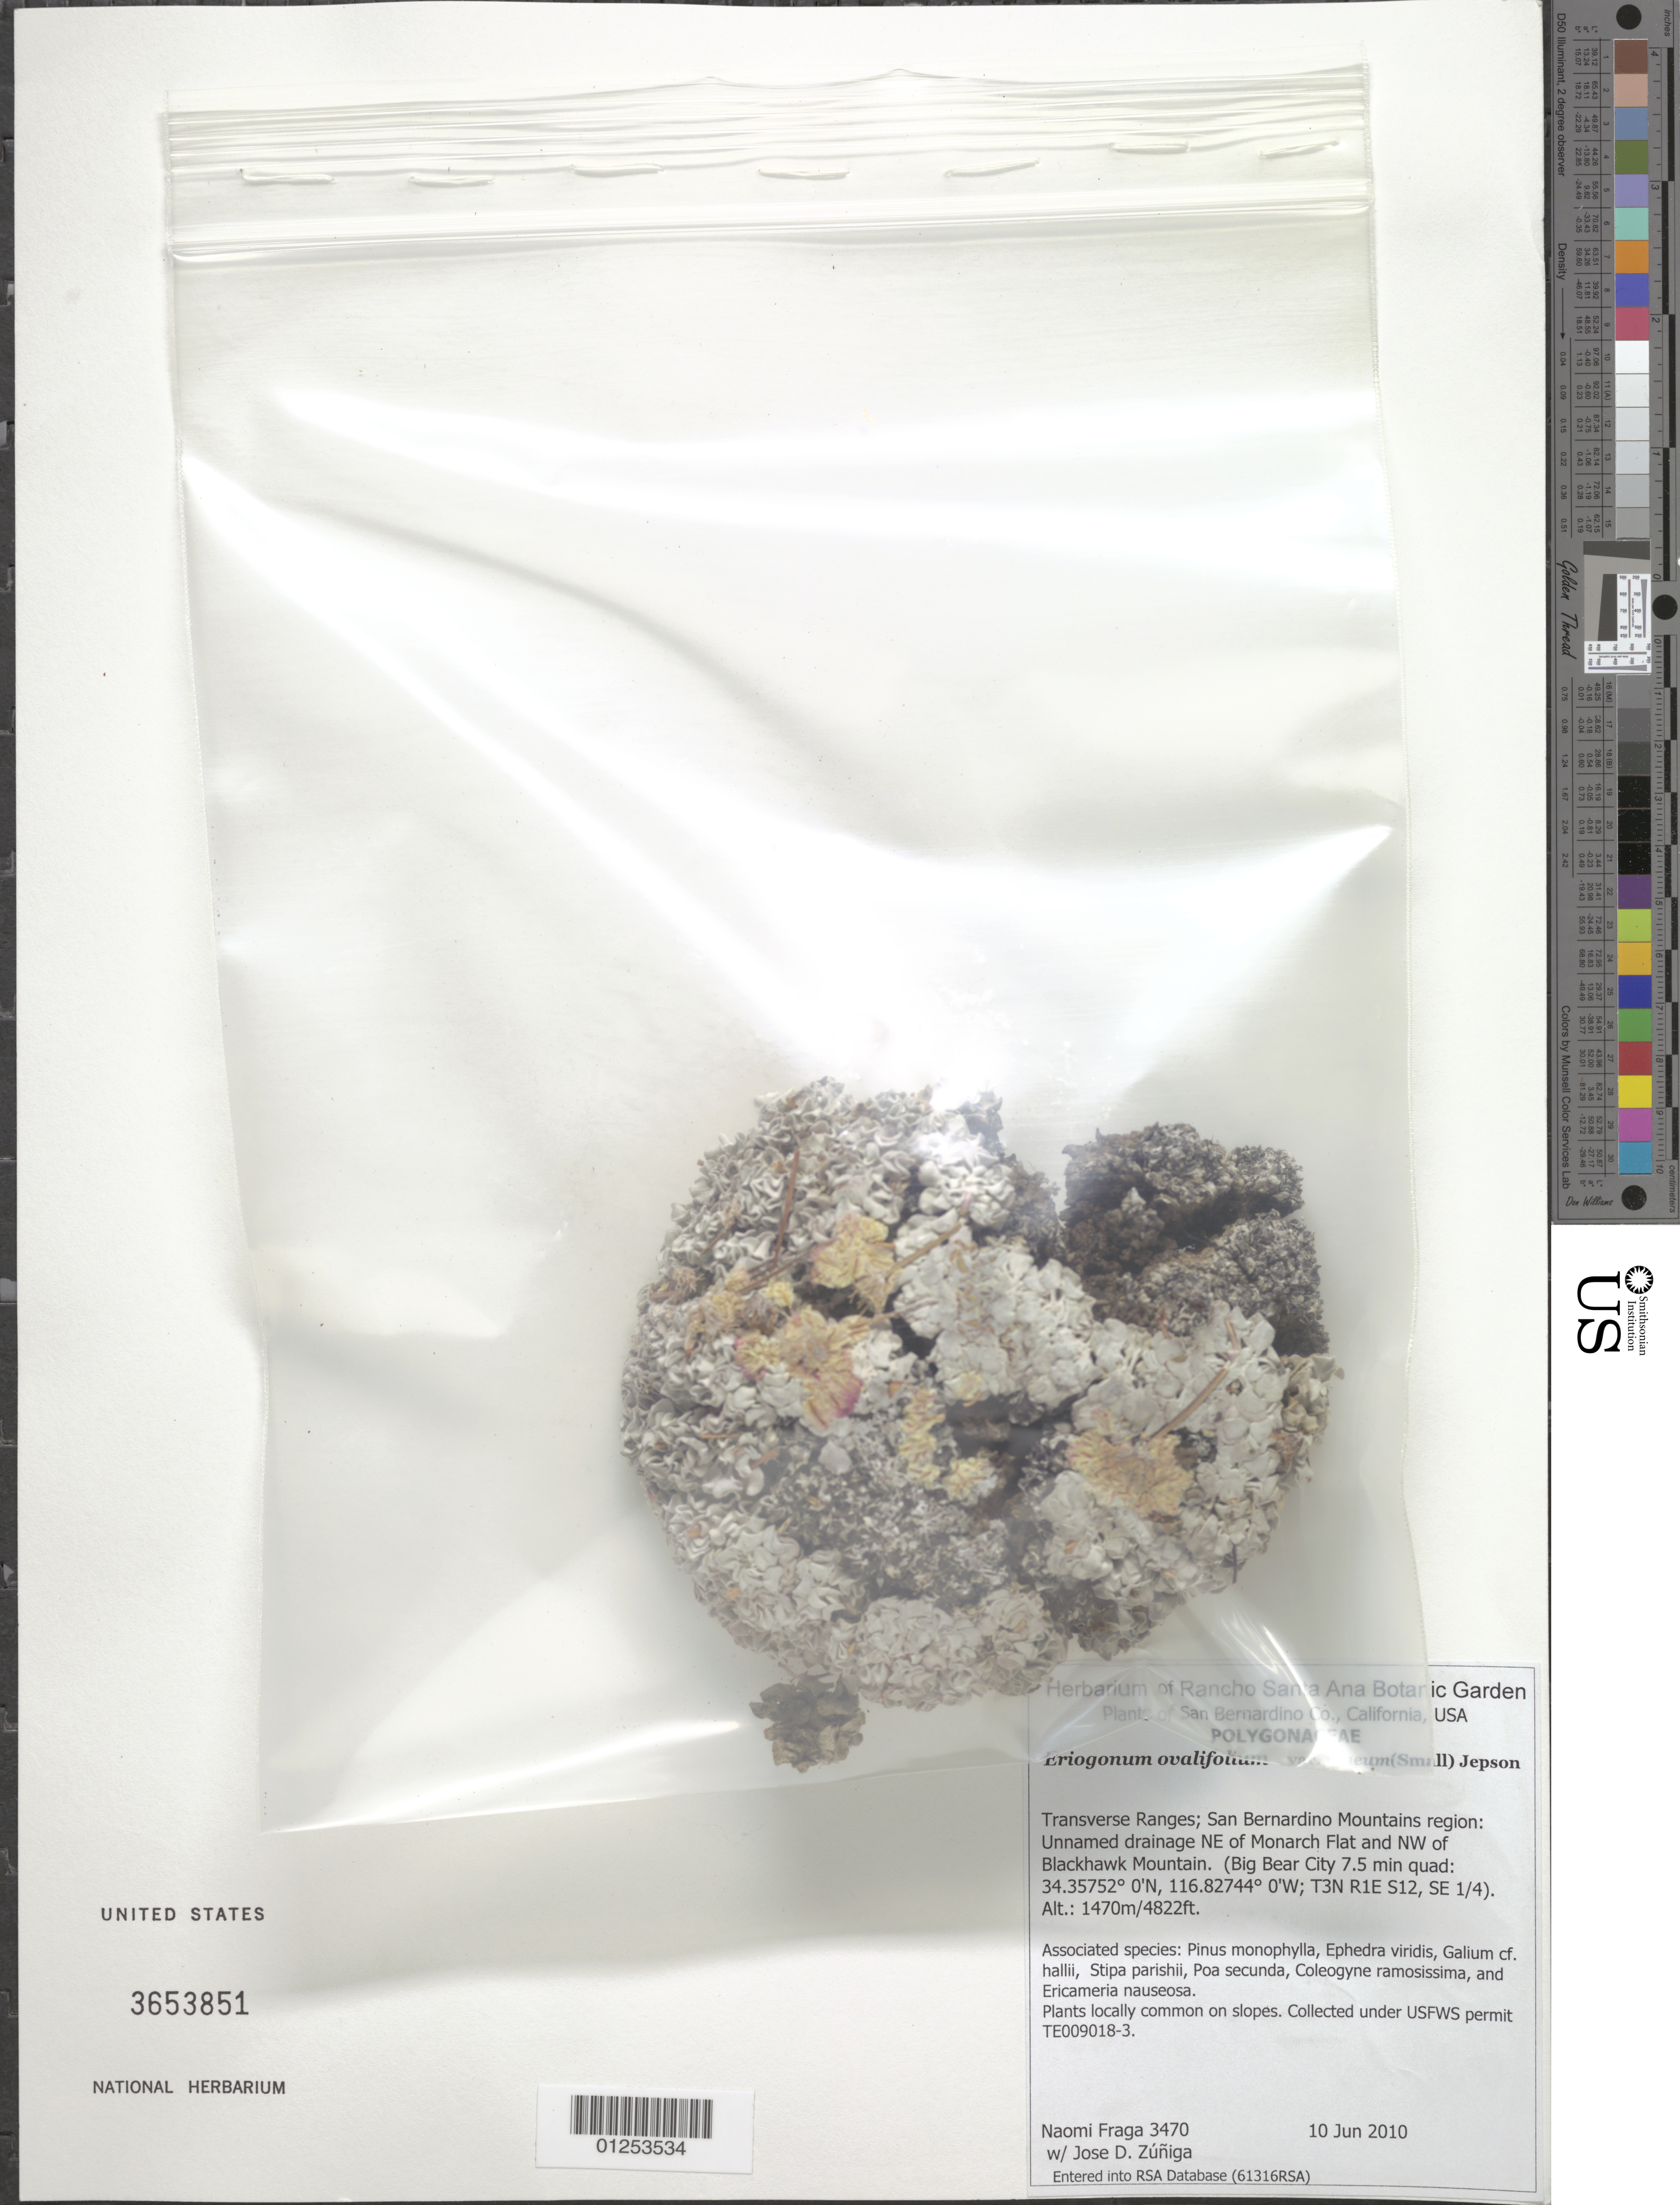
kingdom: Plantae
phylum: Tracheophyta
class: Magnoliopsida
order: Caryophyllales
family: Polygonaceae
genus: Eriogonum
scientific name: Eriogonum ovalifolium var. vineum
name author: (Small) Jepson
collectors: N. Fraga & J. Zúñiga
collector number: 3470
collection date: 2010-06-10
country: United States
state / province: California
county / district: San Bernardino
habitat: Plants locally common slopes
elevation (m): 1470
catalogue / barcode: US 3653851